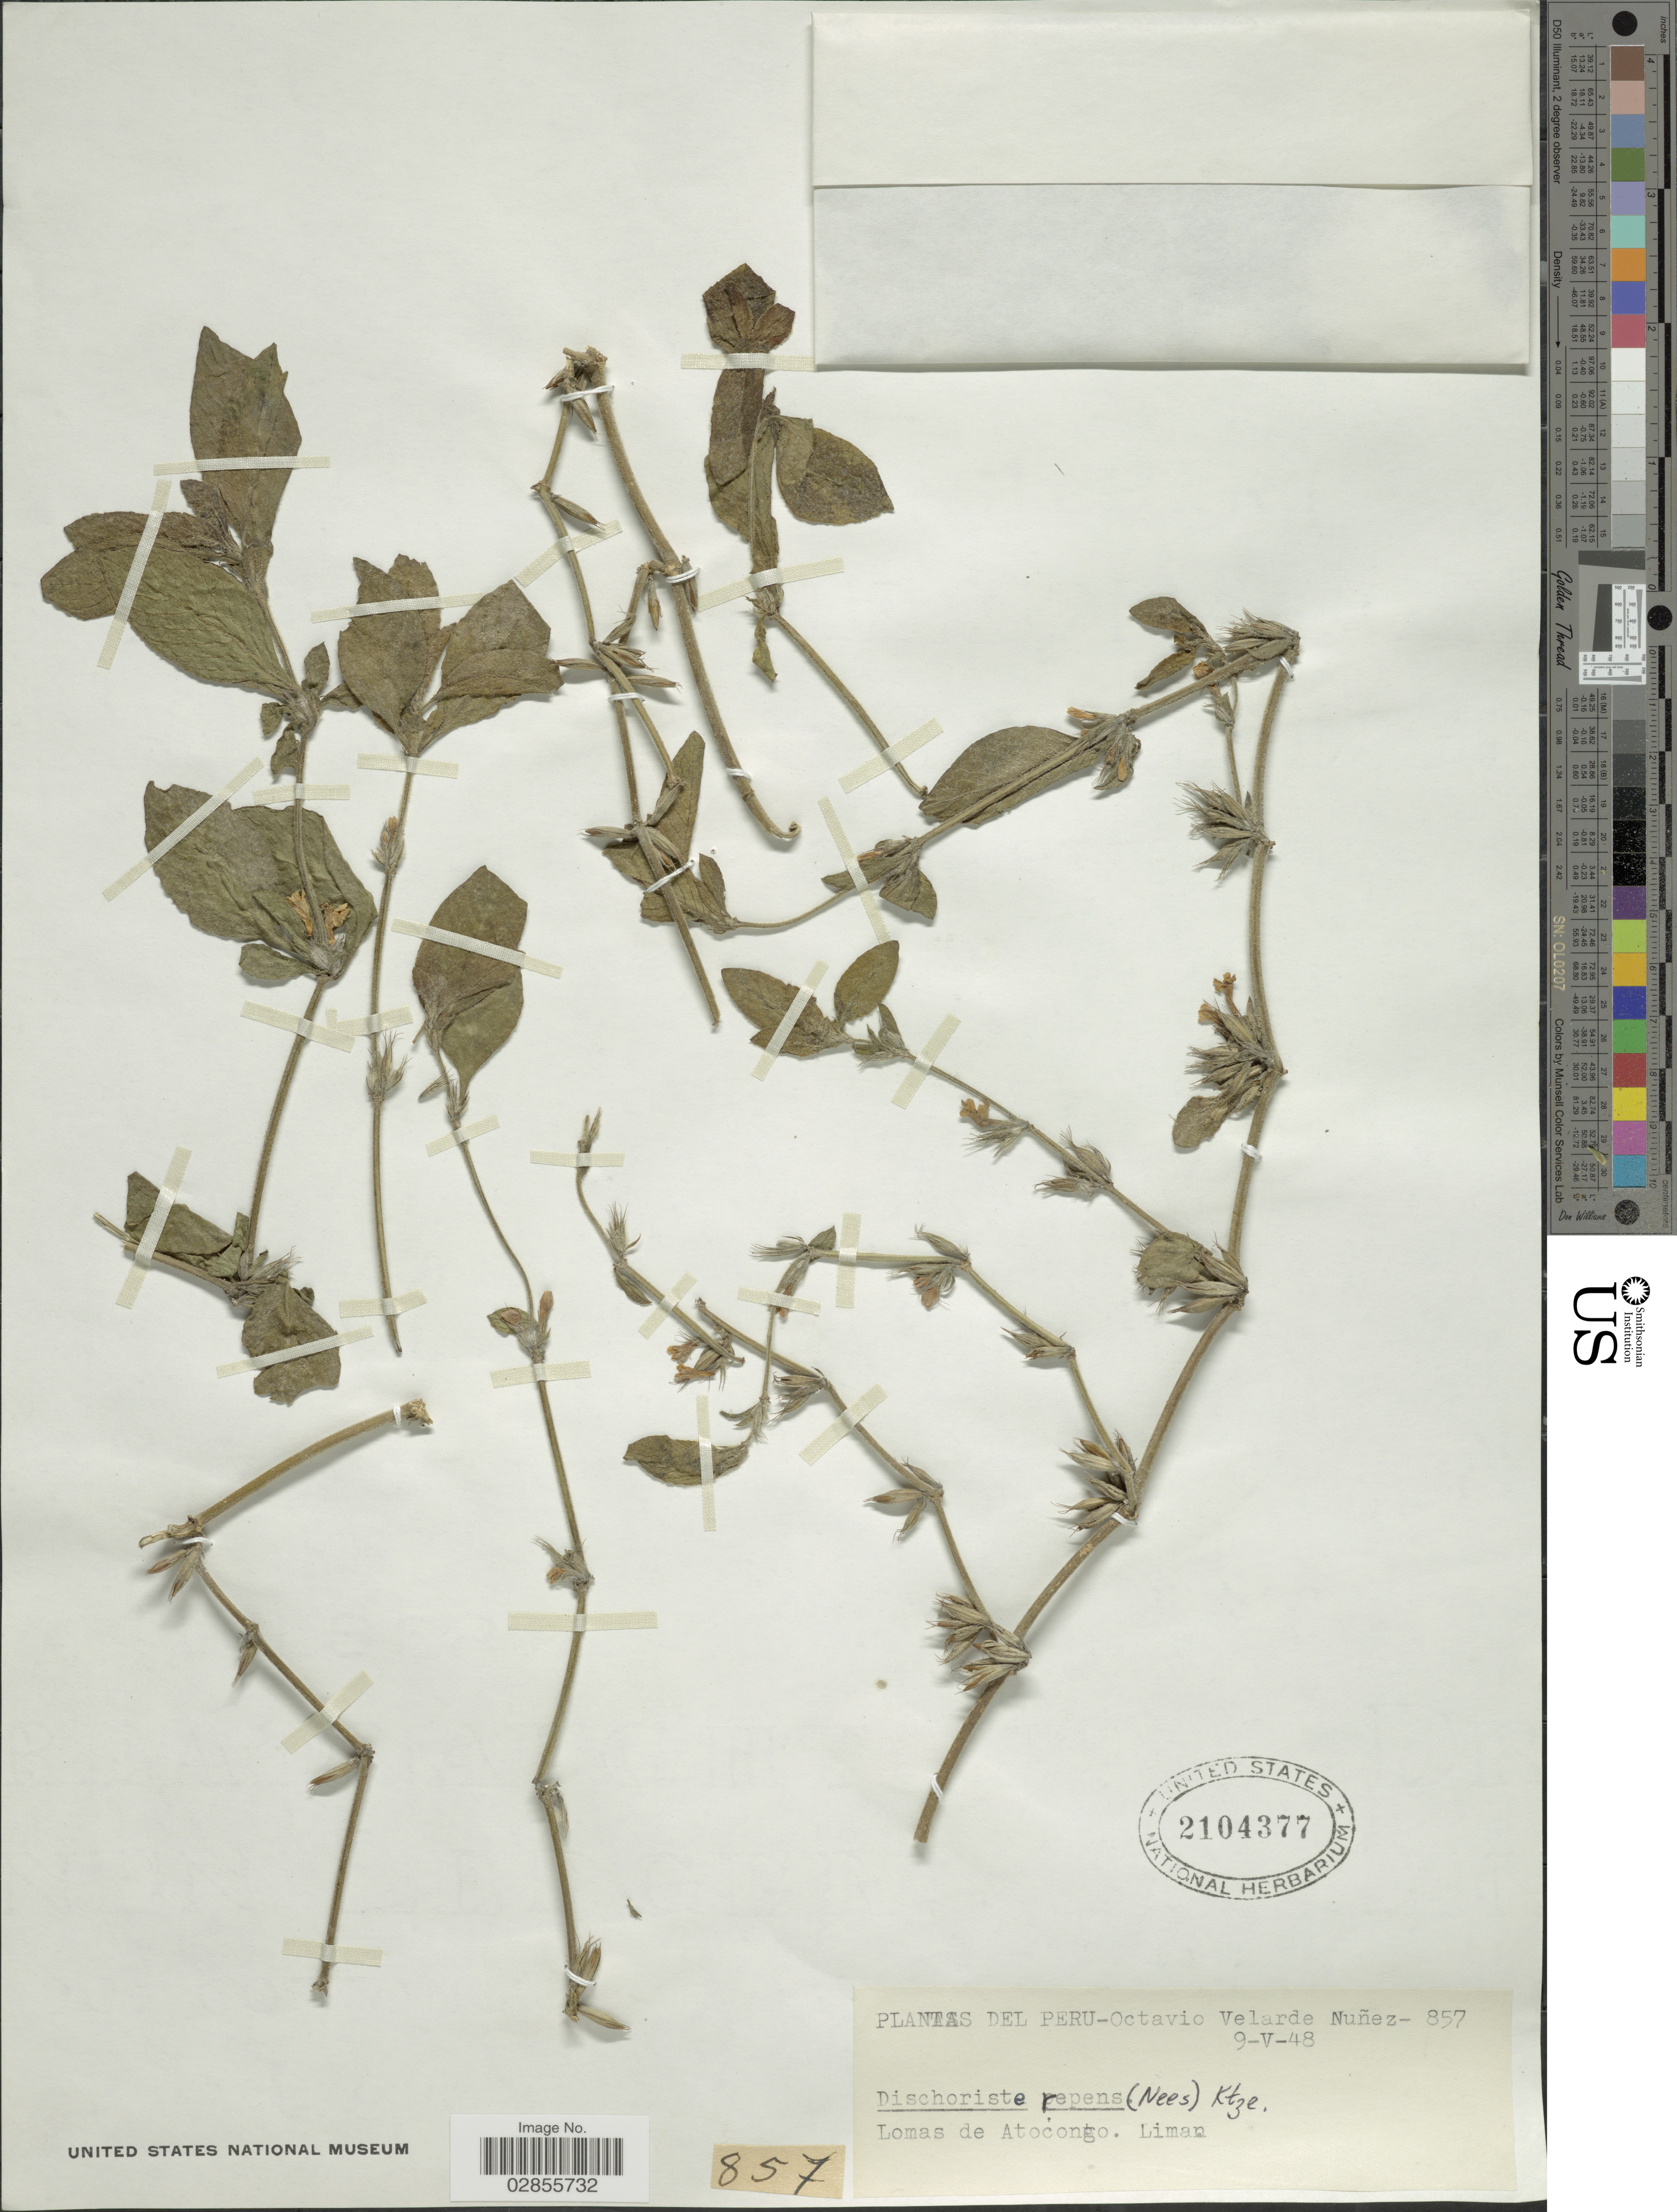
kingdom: Plantae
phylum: Tracheophyta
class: Magnoliopsida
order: Lamiales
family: Acanthaceae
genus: Dyschoriste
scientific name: Dyschoriste repens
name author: (Nees) Kuntze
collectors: O. Velarde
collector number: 857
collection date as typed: Transcribed d/m/y: 9/5/48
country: Peru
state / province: Lima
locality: Lomas de Atocongo.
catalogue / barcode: US 2104377